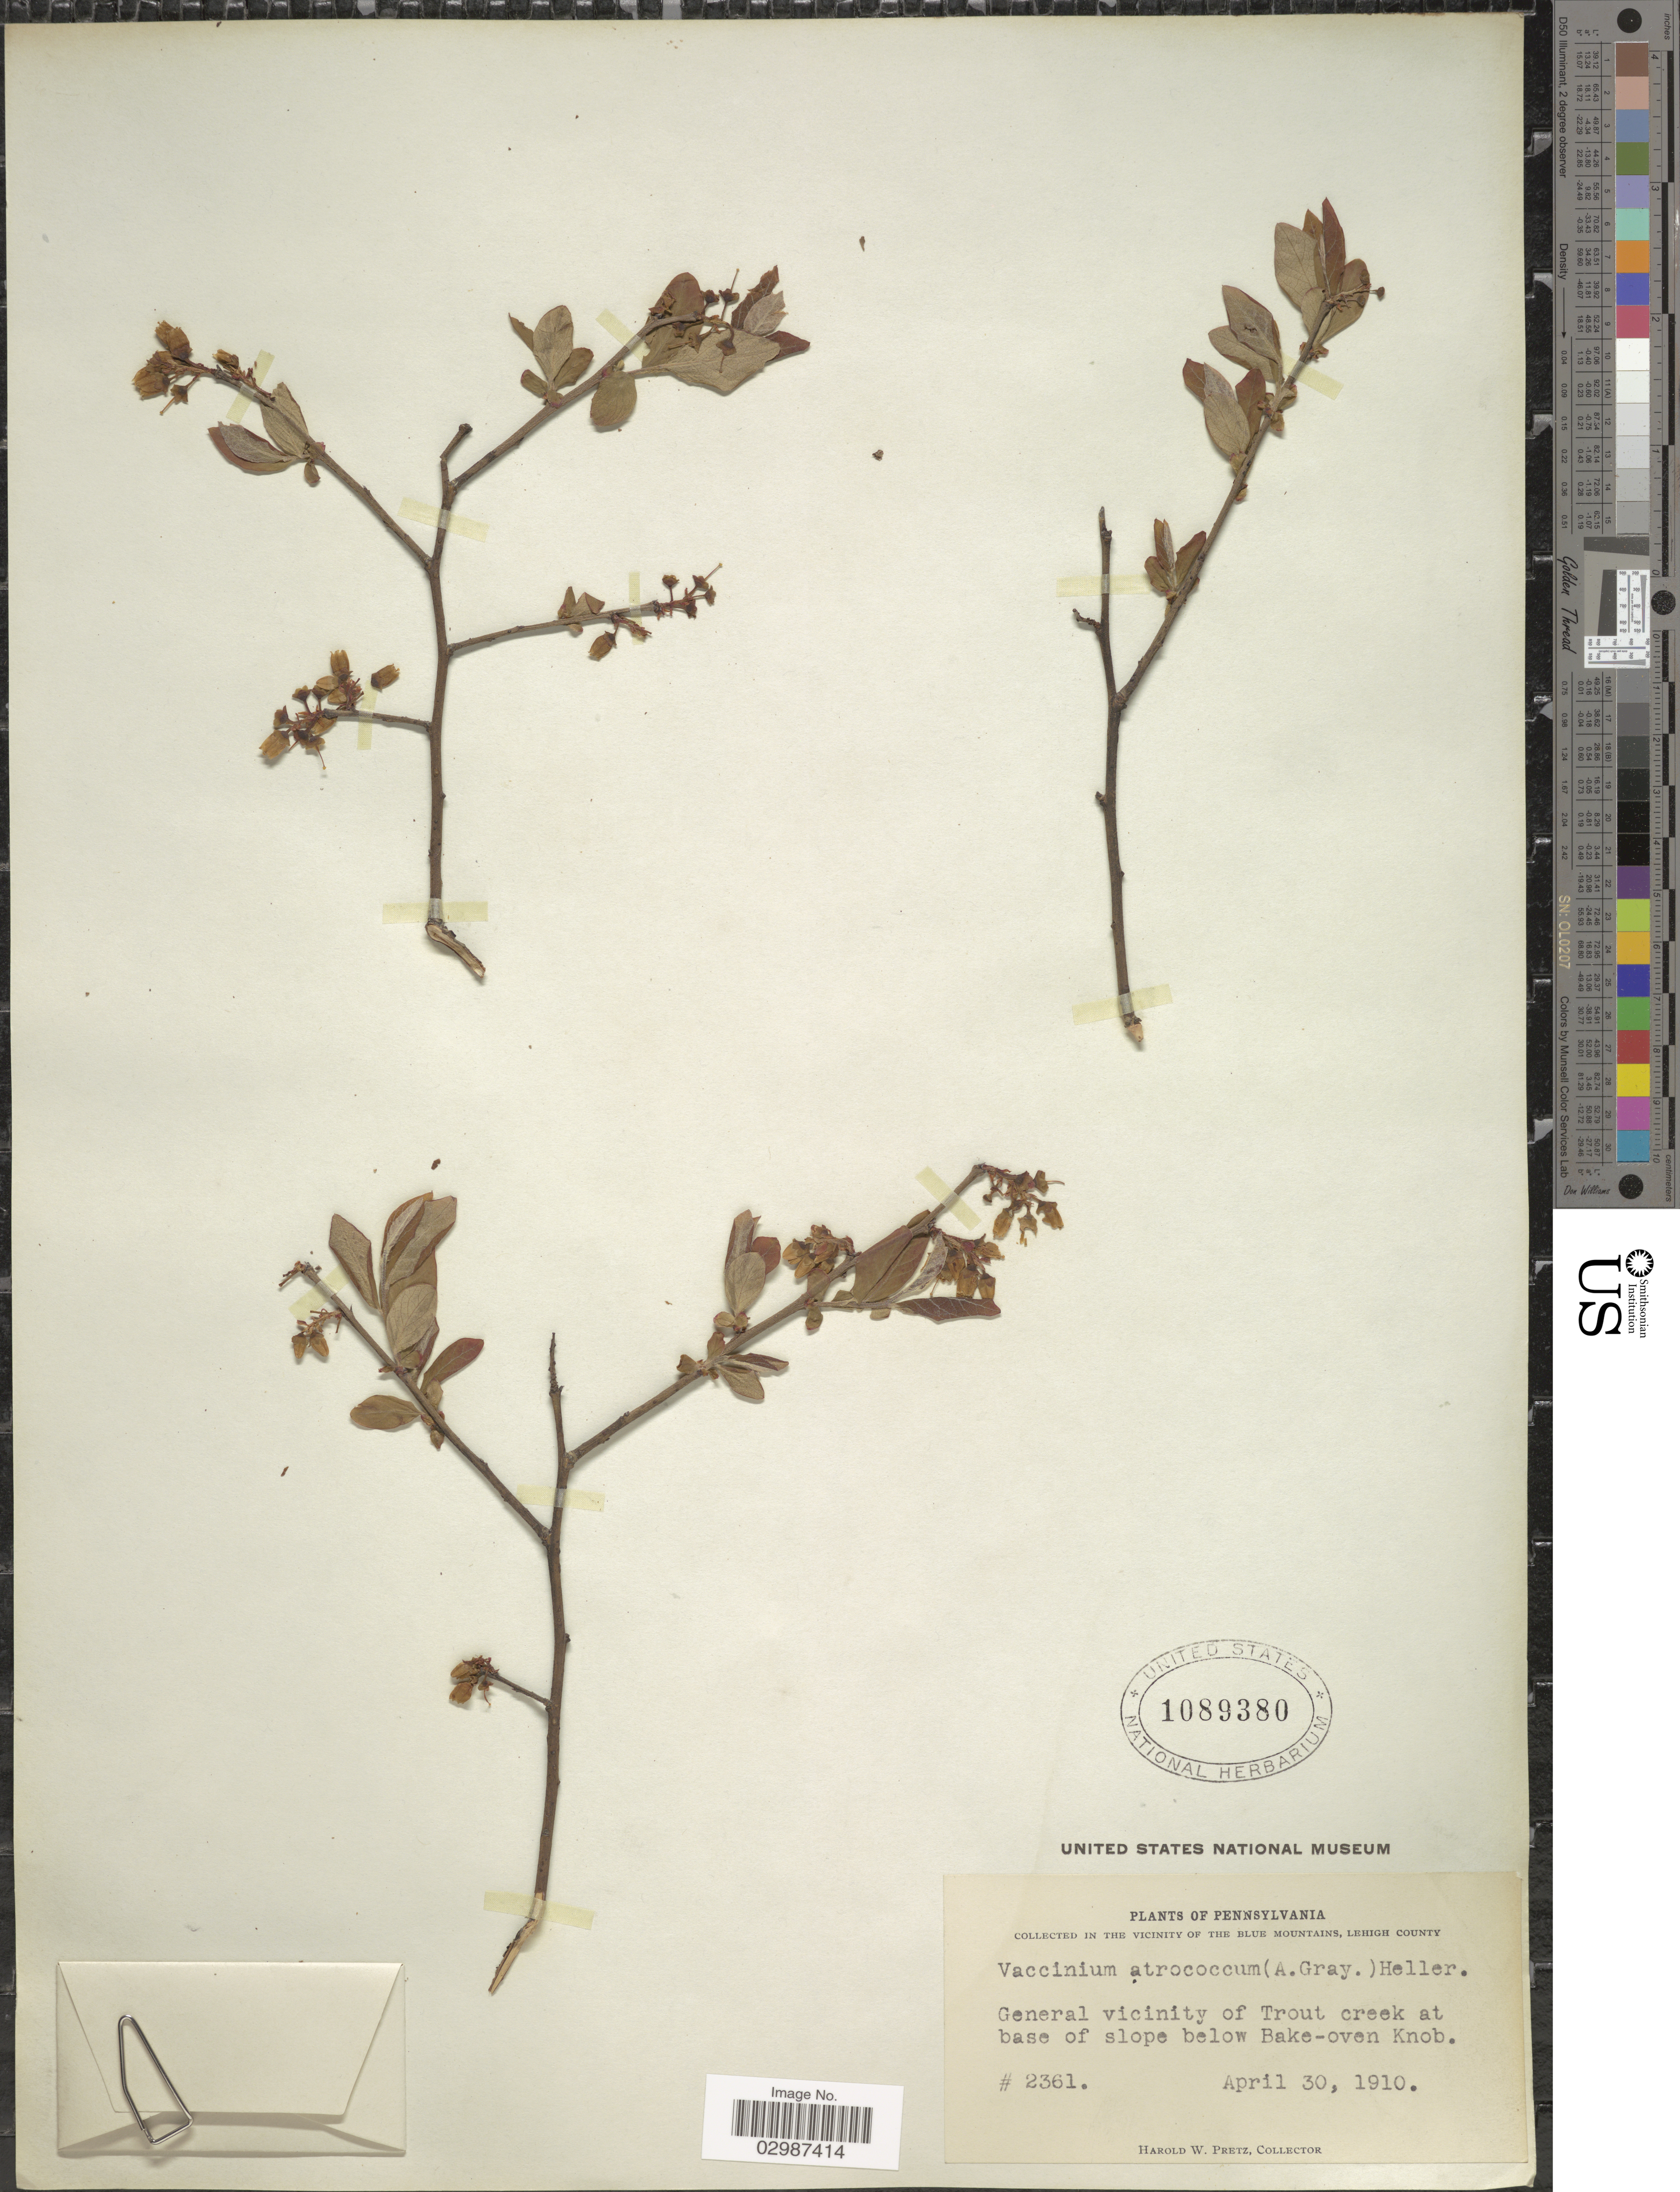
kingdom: Plantae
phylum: Tracheophyta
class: Magnoliopsida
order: Ericales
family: Ericaceae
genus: Vaccinium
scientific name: Vaccinium atrococcum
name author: (A. Gray) A. Heller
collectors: H. W. Pretz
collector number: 2361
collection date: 1910-04-30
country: United States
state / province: Pennsylvania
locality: The Vicinity of the Blue Mountains, Lehigh County. General vicinity of Trout creek at base of slope below Bake-oven Knob.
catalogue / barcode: US 1089380